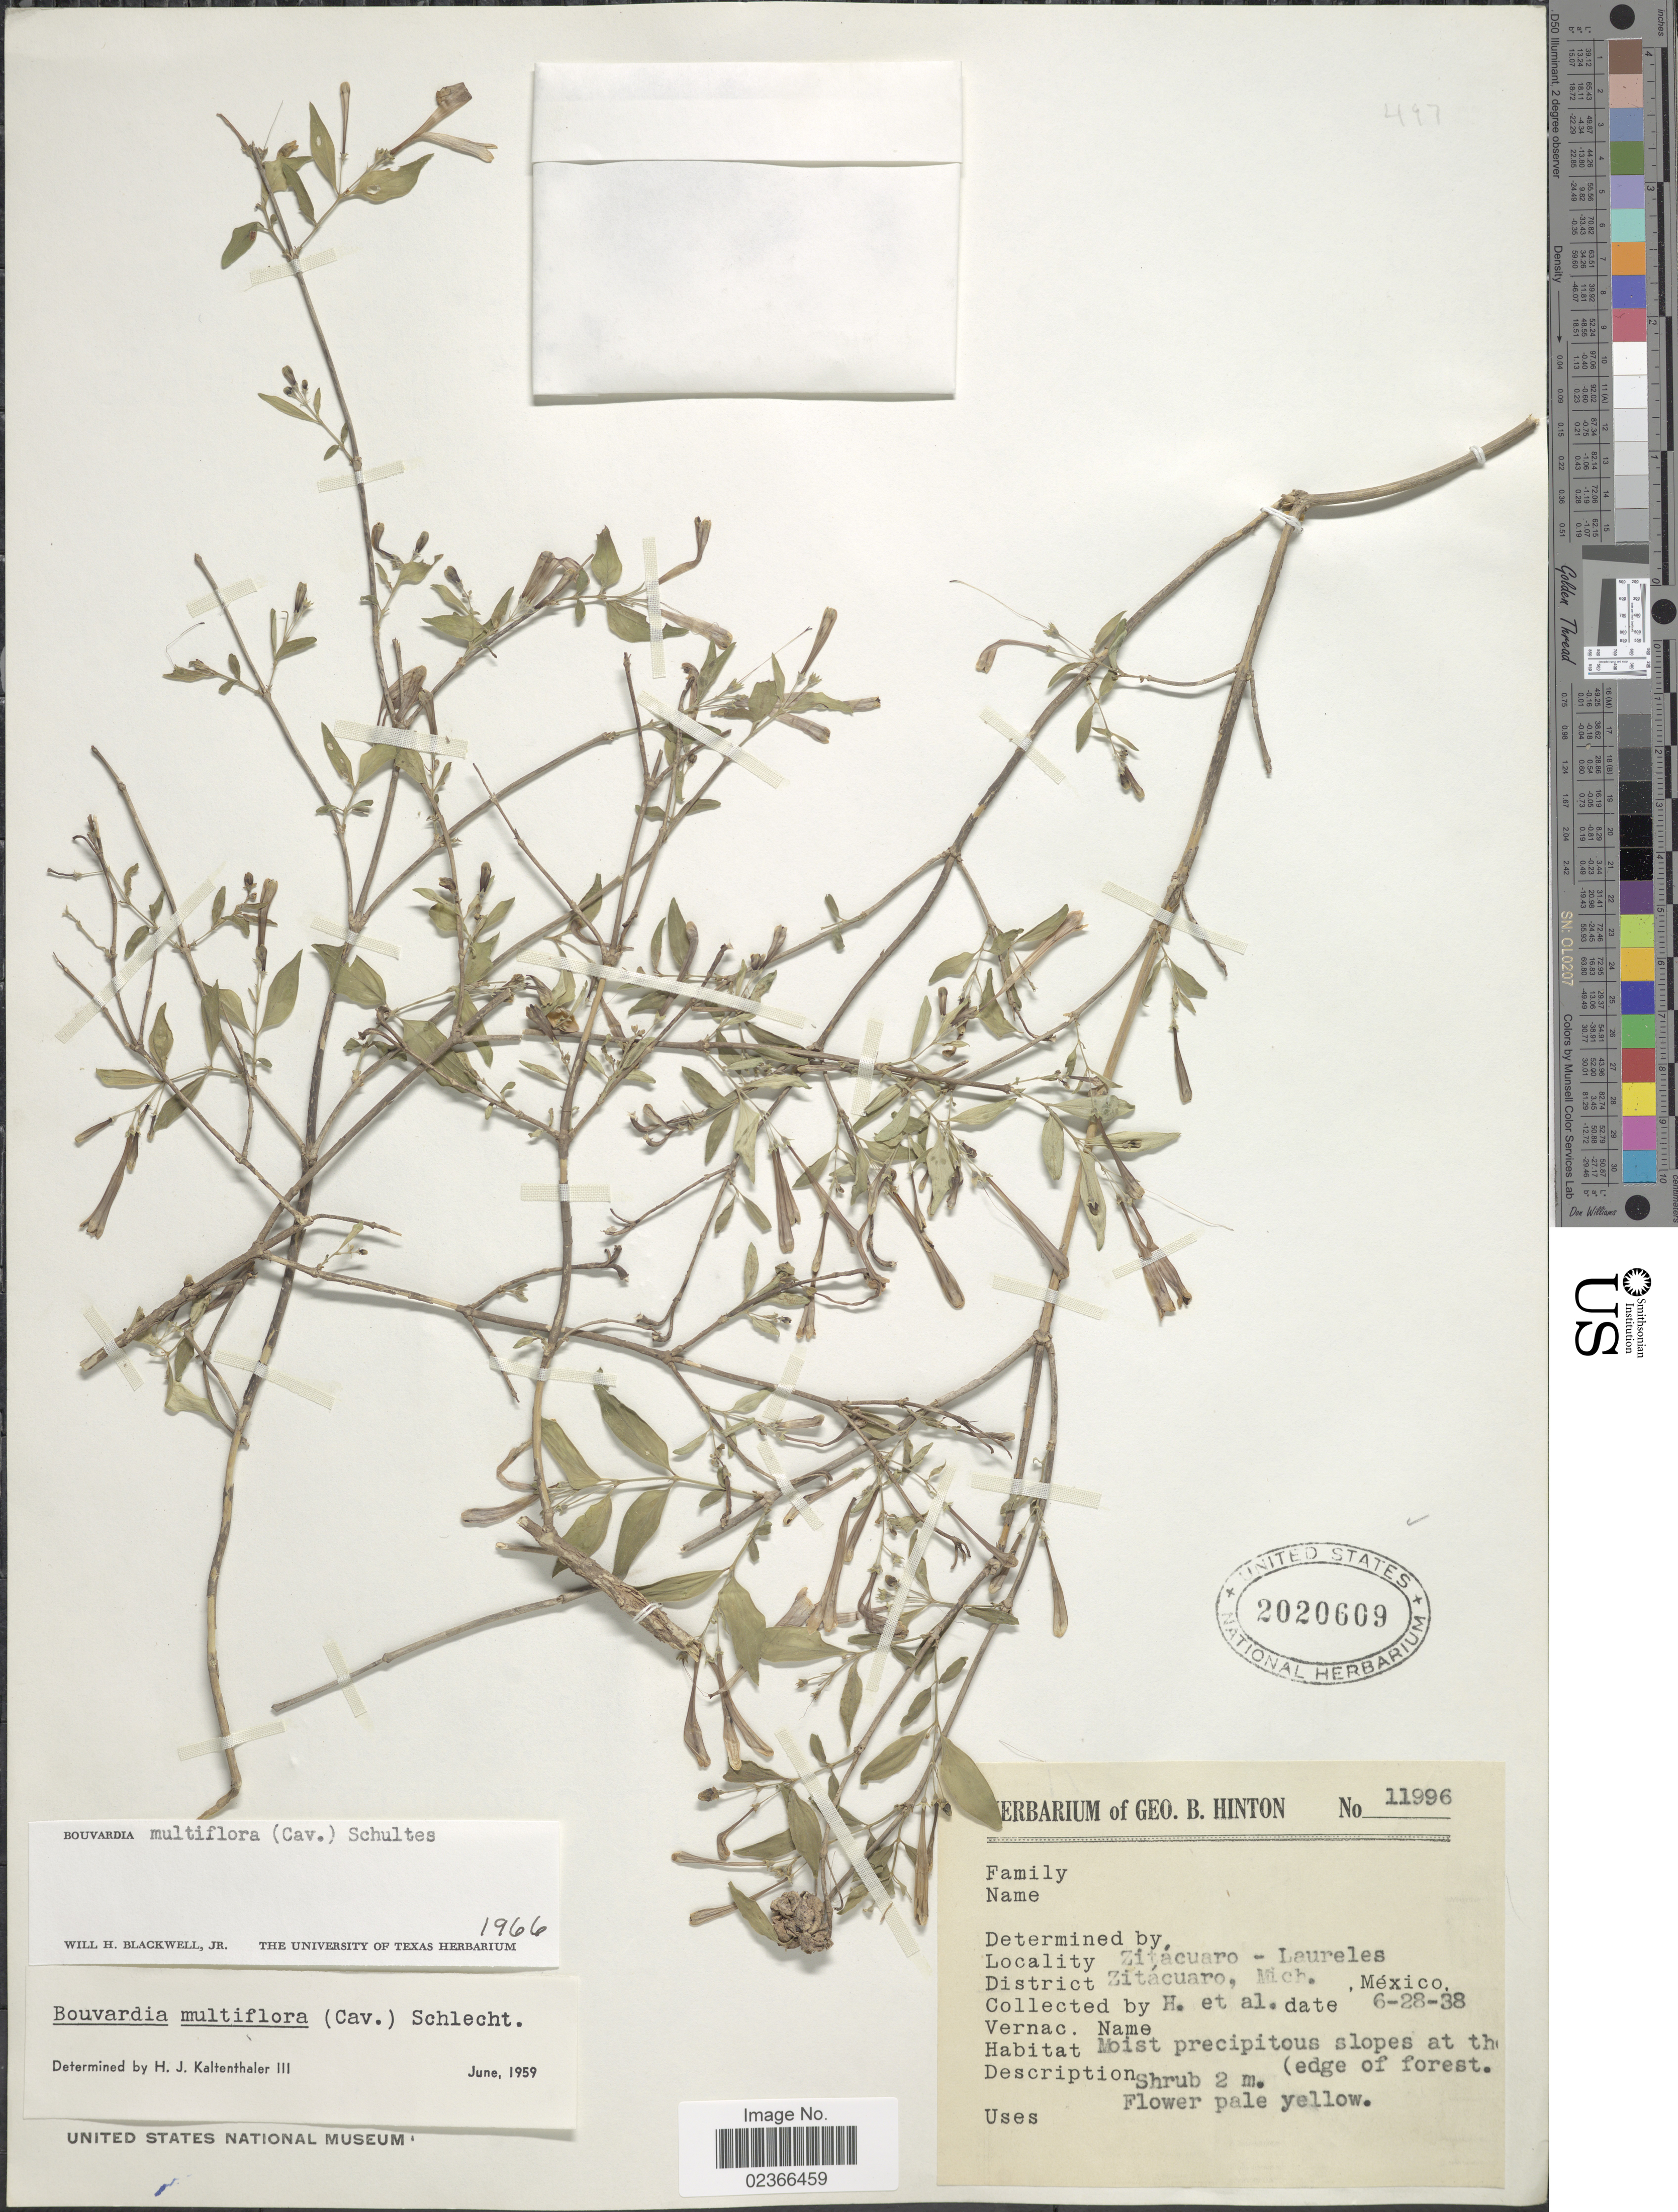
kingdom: Plantae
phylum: Tracheophyta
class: Magnoliopsida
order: Gentianales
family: Rubiaceae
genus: Bouvardia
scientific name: Bouvardia multiflora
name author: (Cav.) Schult.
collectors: G. B. Hinton & et al.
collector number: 11996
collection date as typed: Transcribed d/m/y: 28/6/38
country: Mexico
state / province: Michoacán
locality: Zitacuaro - Laureles, District Zitacuaro, Mich.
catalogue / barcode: US 2020609